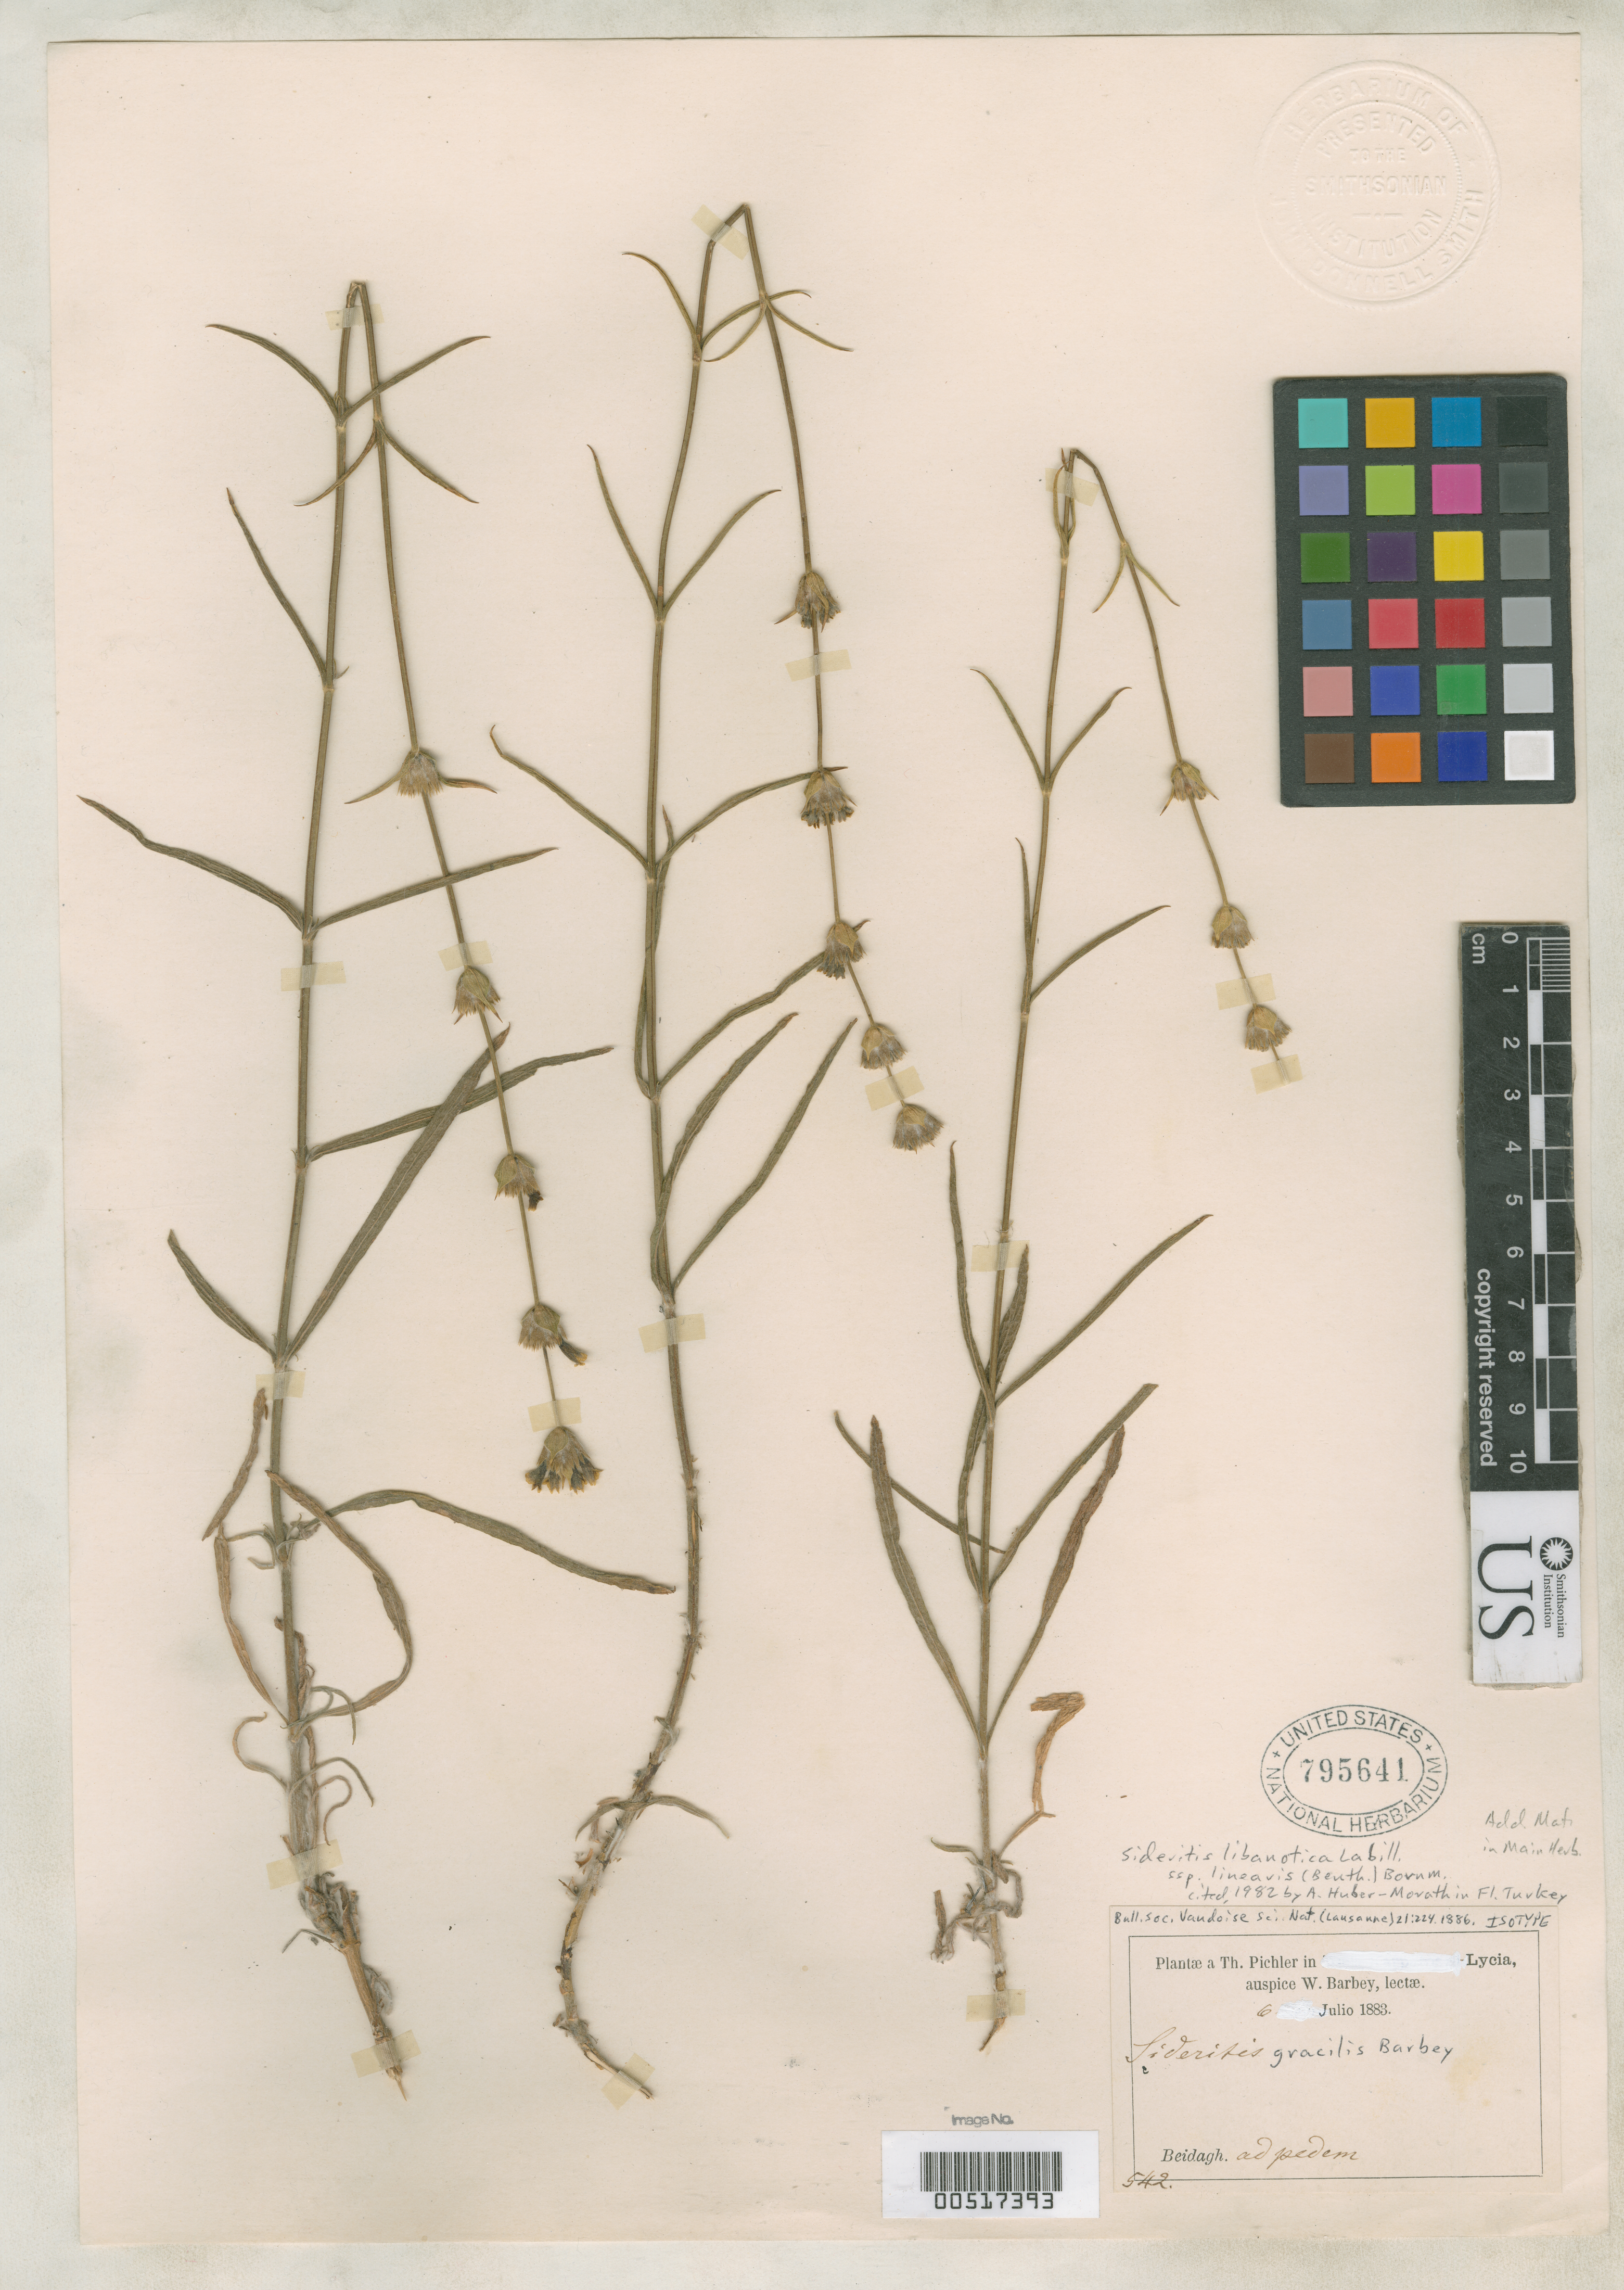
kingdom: Plantae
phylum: Tracheophyta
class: Magnoliopsida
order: Lamiales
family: Lamiaceae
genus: Sideritis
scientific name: Sideritis gracilis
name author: Barbey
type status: Isotype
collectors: T. Pichler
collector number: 542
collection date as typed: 06 Jul 1883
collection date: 1883-07-06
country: Turkey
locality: Ad pedem beidagh Lycia.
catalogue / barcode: US 795641